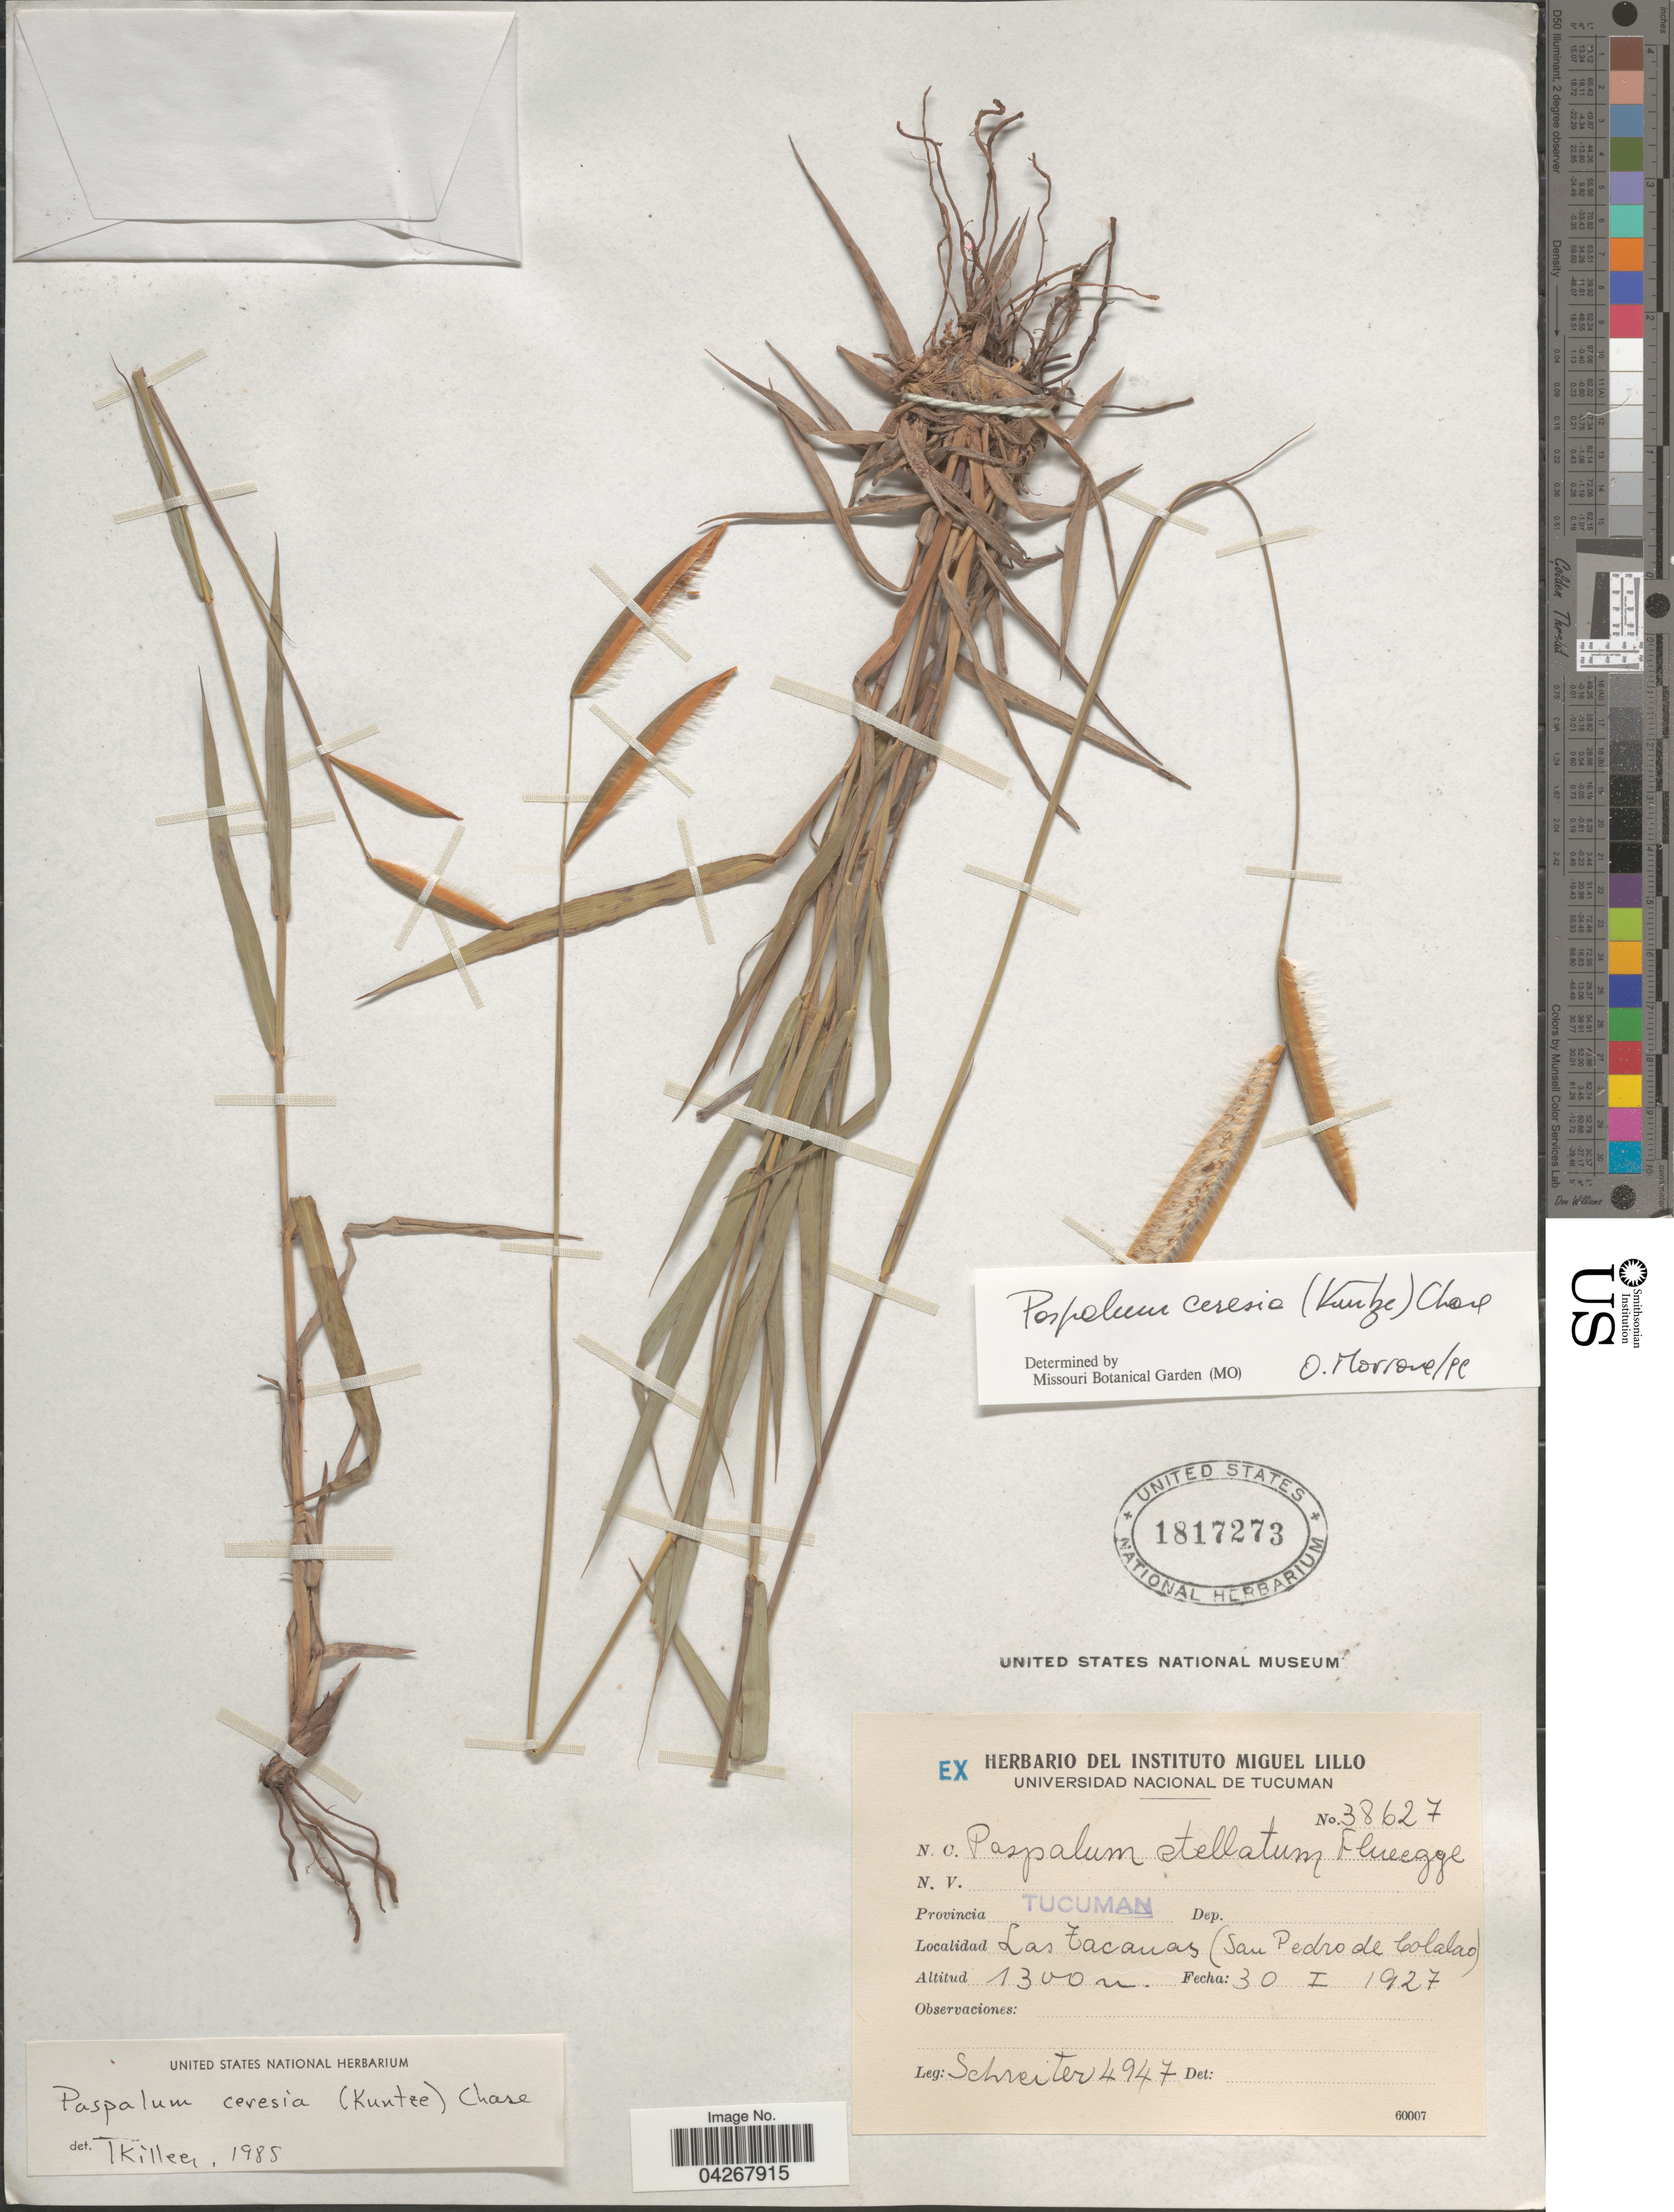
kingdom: Plantae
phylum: Tracheophyta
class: Liliopsida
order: Poales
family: Poaceae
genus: Paspalum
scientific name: Paspalum ceresia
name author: (Kuntze) Chase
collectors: -. Schreiter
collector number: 4947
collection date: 1927-01-30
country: Argentina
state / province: Tucuman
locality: Las Tacanas (San Pedro de Colalao).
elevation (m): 1300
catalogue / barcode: US 1817273